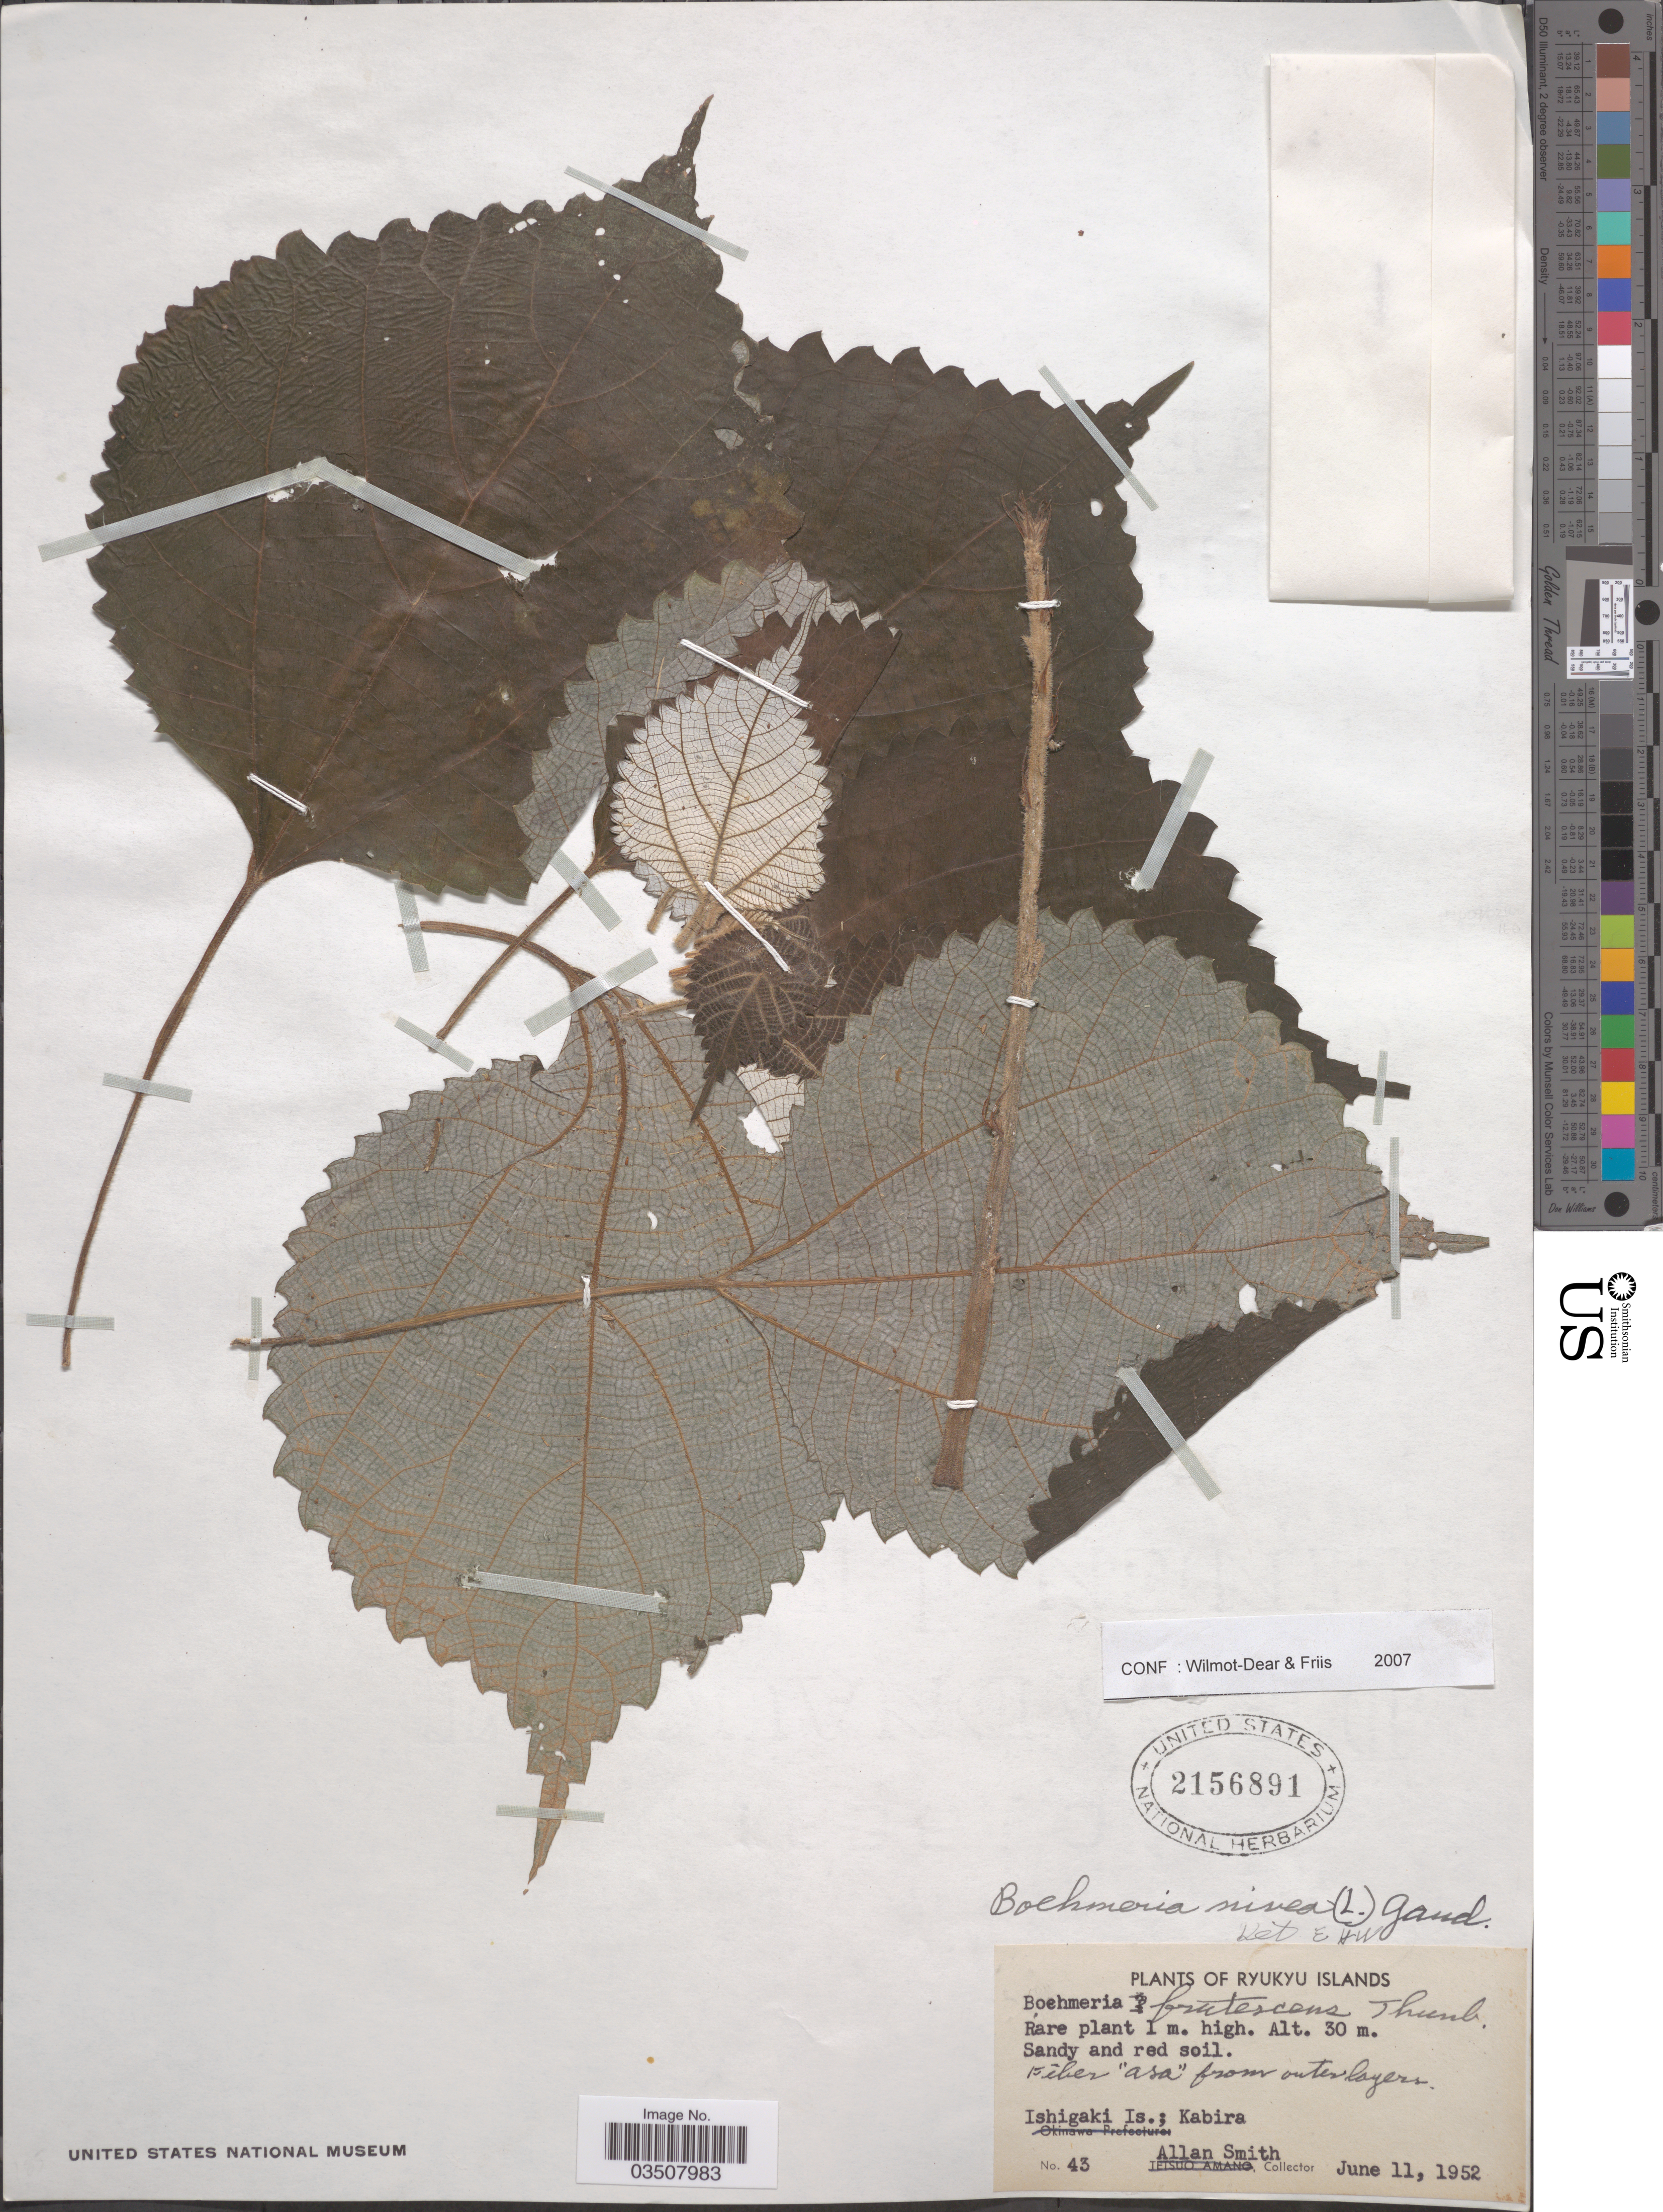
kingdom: Plantae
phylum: Tracheophyta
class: Magnoliopsida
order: Rosales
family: Urticaceae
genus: Boehmeria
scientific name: Boehmeria nivea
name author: (L.) Gaudich.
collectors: A. Smith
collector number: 43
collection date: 1952-06-11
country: Japan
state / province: Okinawa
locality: Ryukyu Islands. Ishigaki Is.; Kabira.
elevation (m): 30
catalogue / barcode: US 2156891